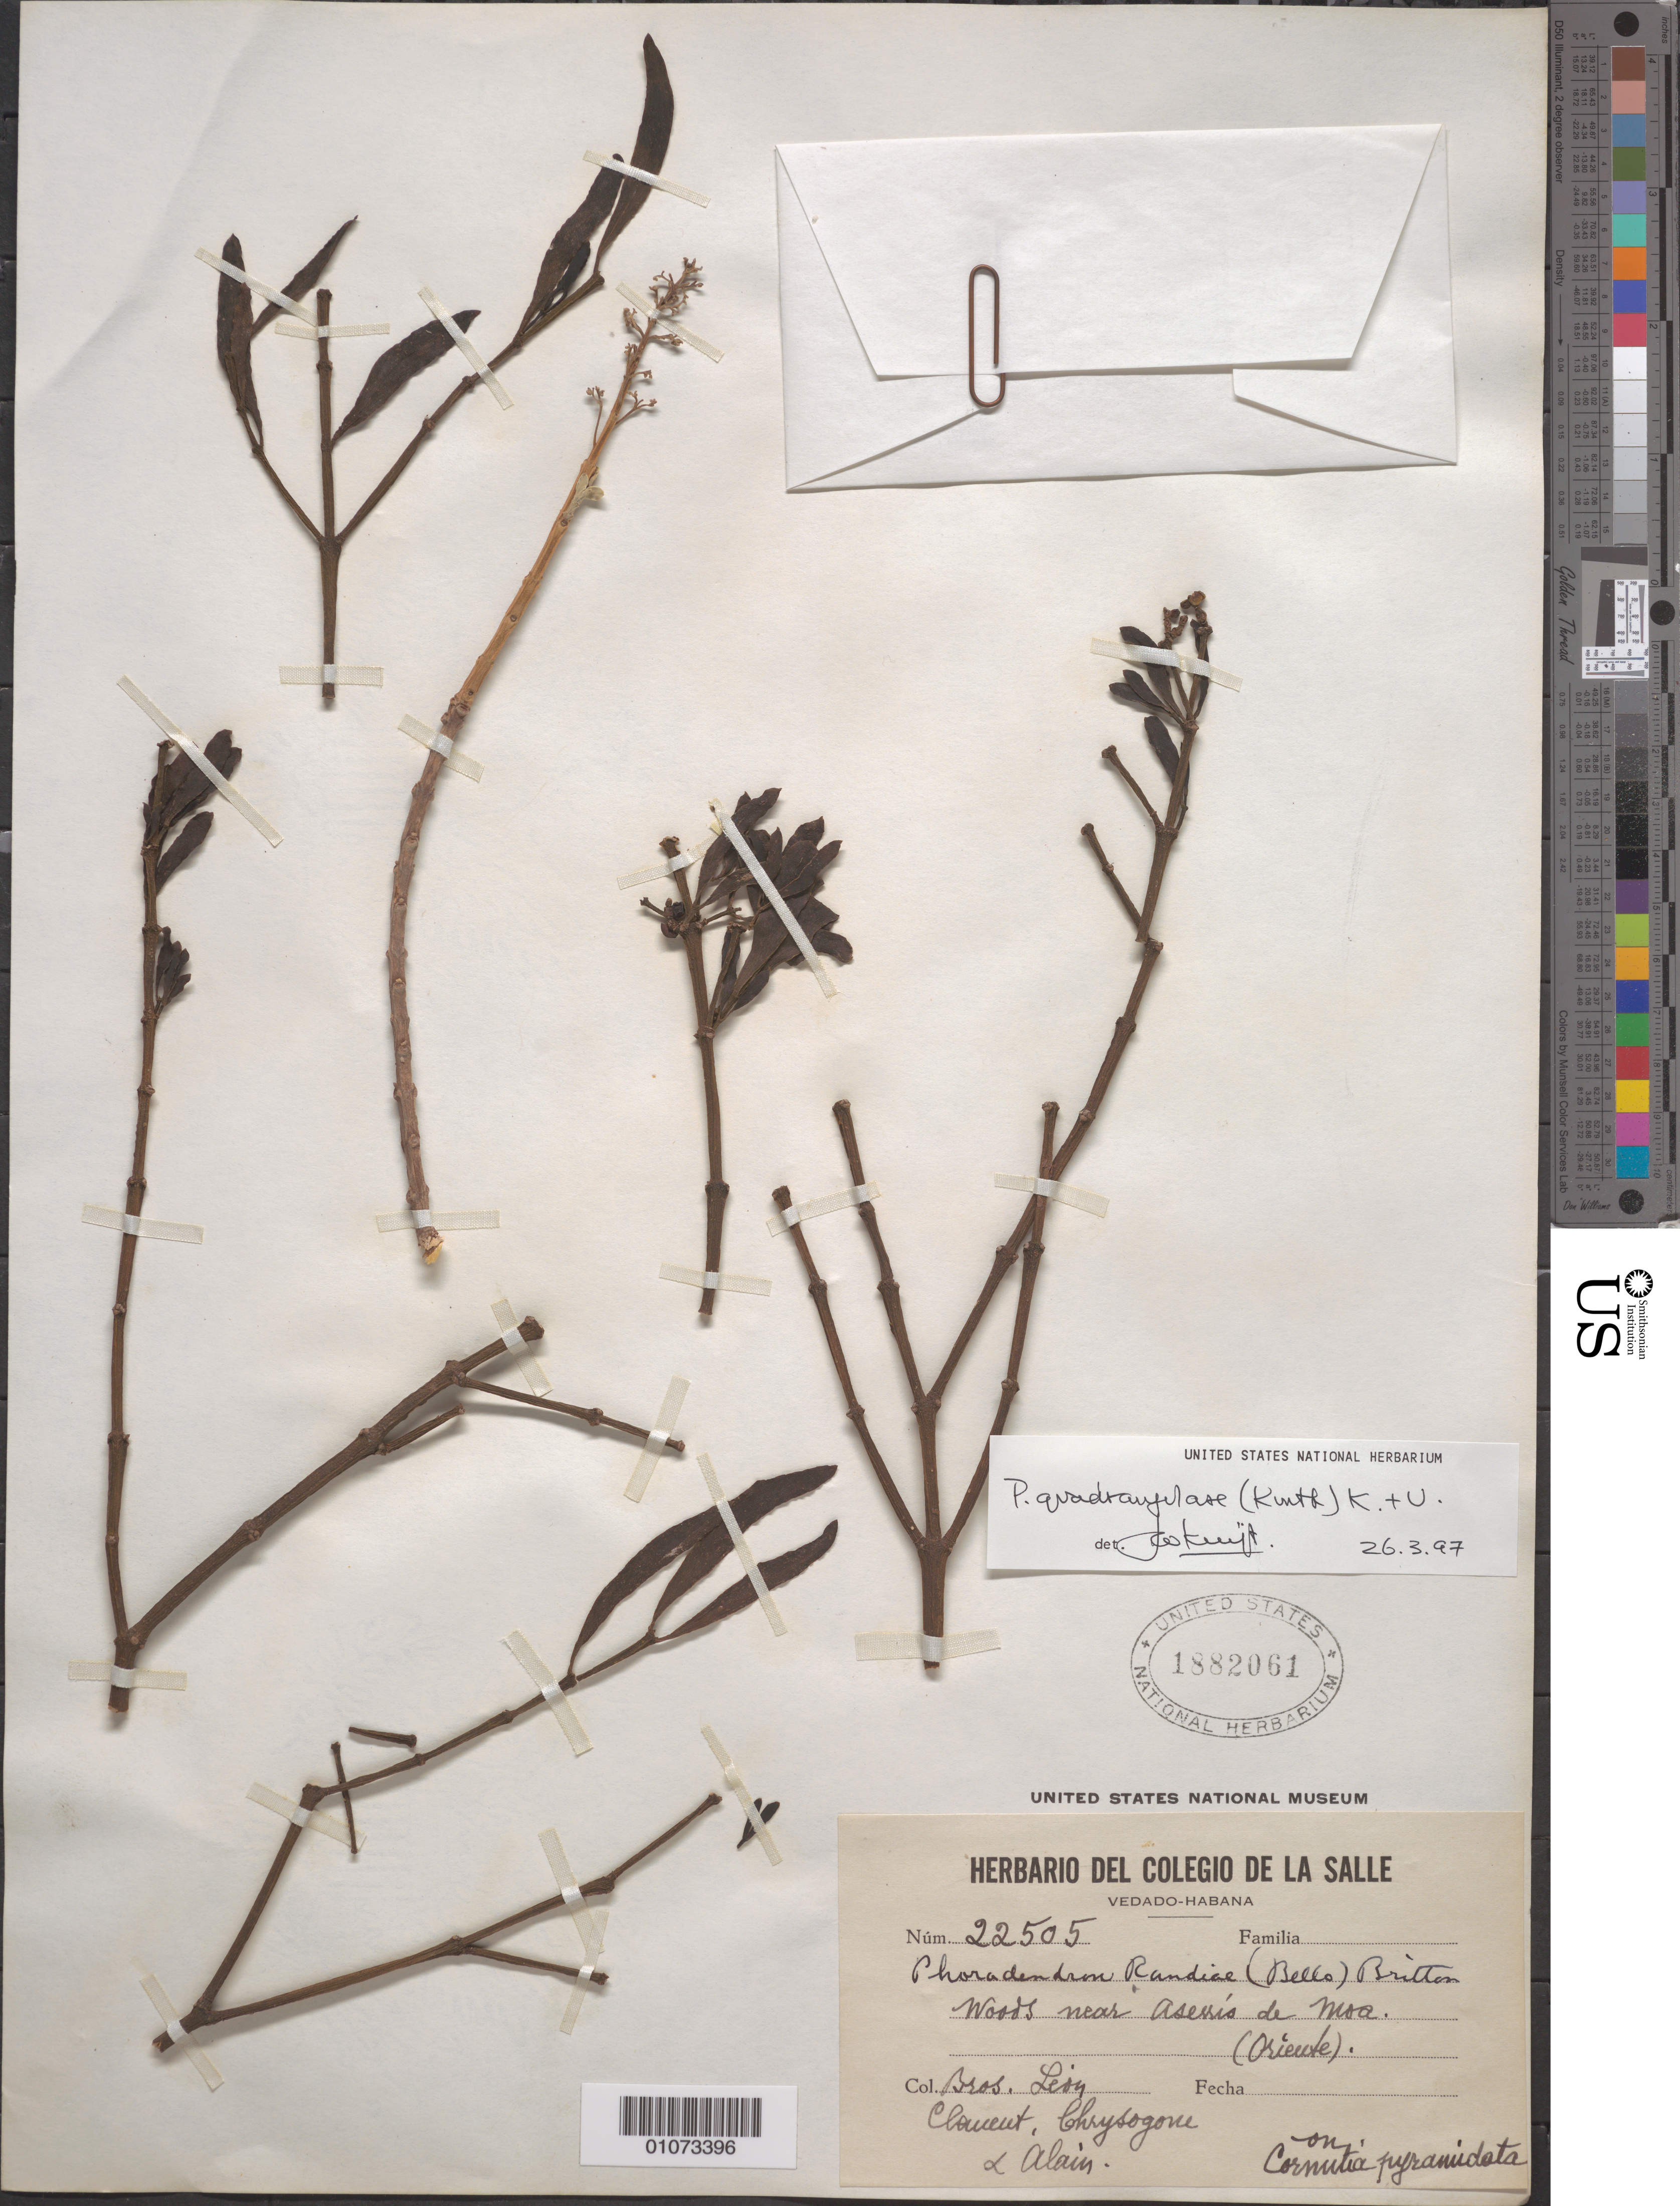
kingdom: Plantae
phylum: Tracheophyta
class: Magnoliopsida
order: Santalales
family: Viscaceae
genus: Phoradendron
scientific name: Phoradendron quadrangulare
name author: (Kunth) Griseb.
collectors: Bro. León, B. Clement, B. Chrysogone & A. H. Liogier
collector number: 22505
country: Cuba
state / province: Holguín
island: Cuba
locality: Woods near Asessis de Moa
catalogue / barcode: US 1882061